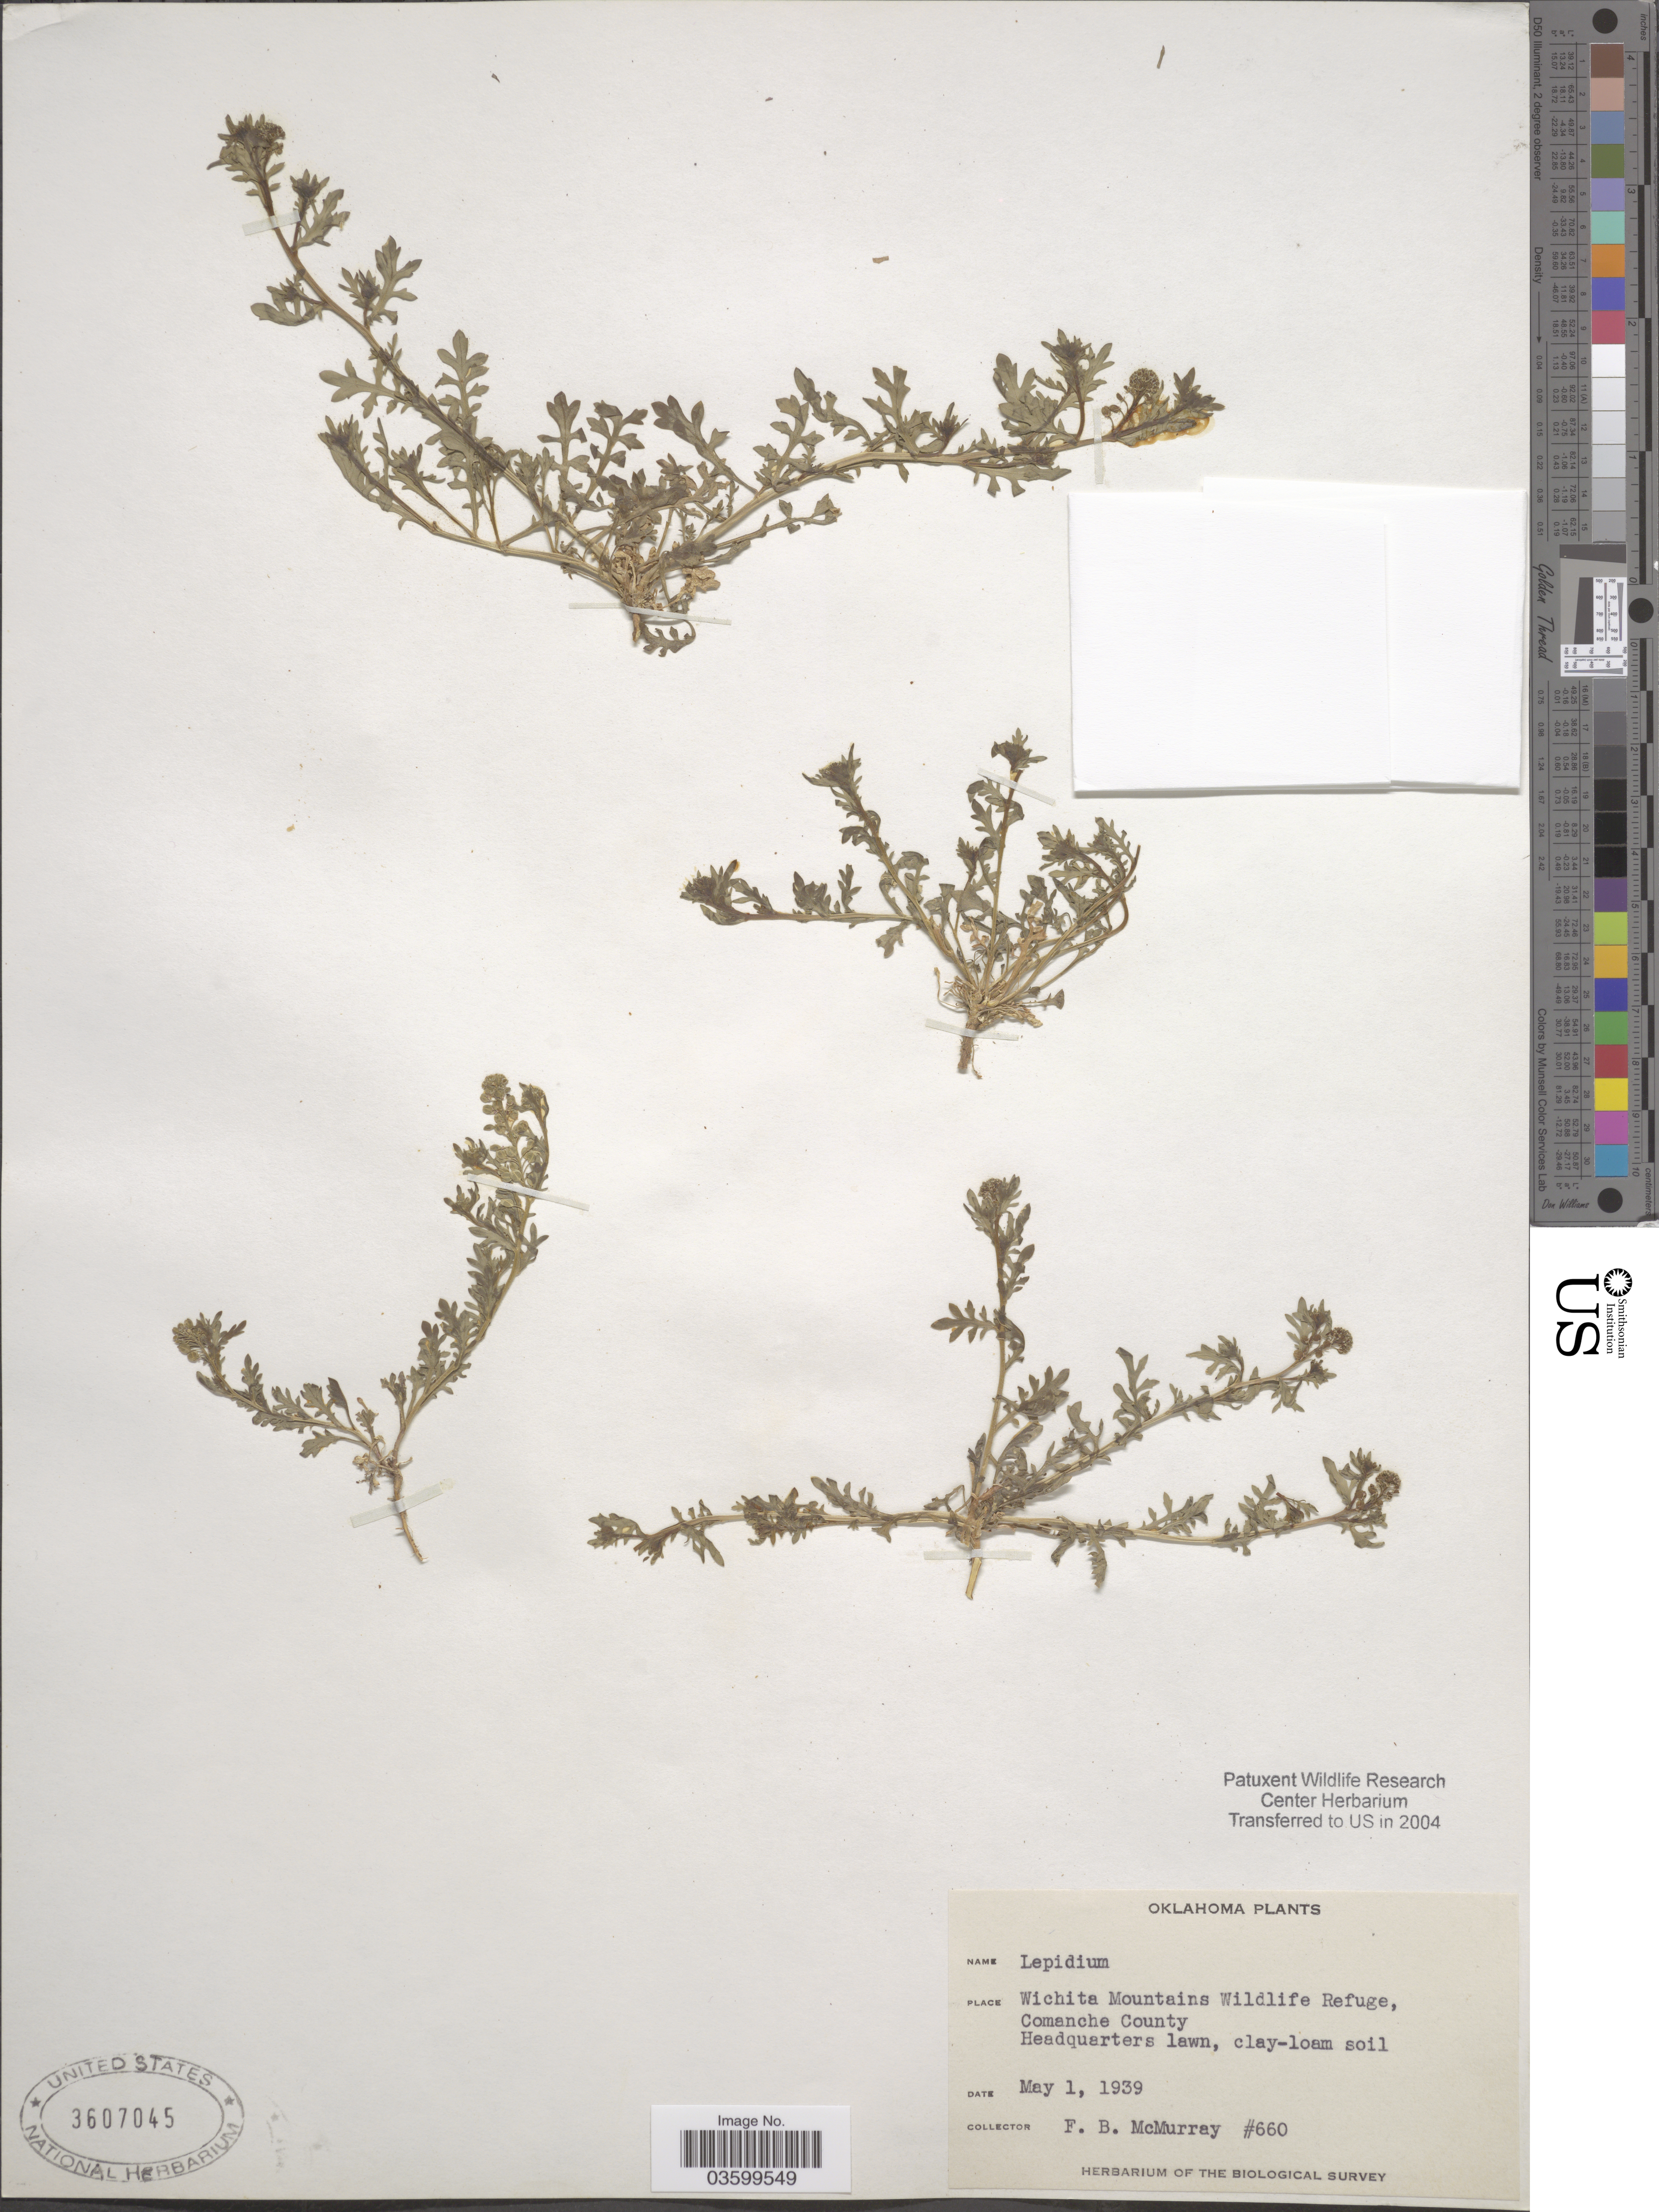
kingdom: Plantae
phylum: Tracheophyta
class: Magnoliopsida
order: Brassicales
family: Brassicaceae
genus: Lepidium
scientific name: Lepidium oblongum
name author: Small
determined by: Al-Shehbaz, I. A., (MO), Missouri Botanical Garden (UNITED STATES)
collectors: F. McMurray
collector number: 660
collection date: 1939-05-01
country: United States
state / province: Oklahoma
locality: Wichita Mountains Wildlife Refuge, Comanche County. Headquarters lawn.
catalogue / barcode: US 3607045